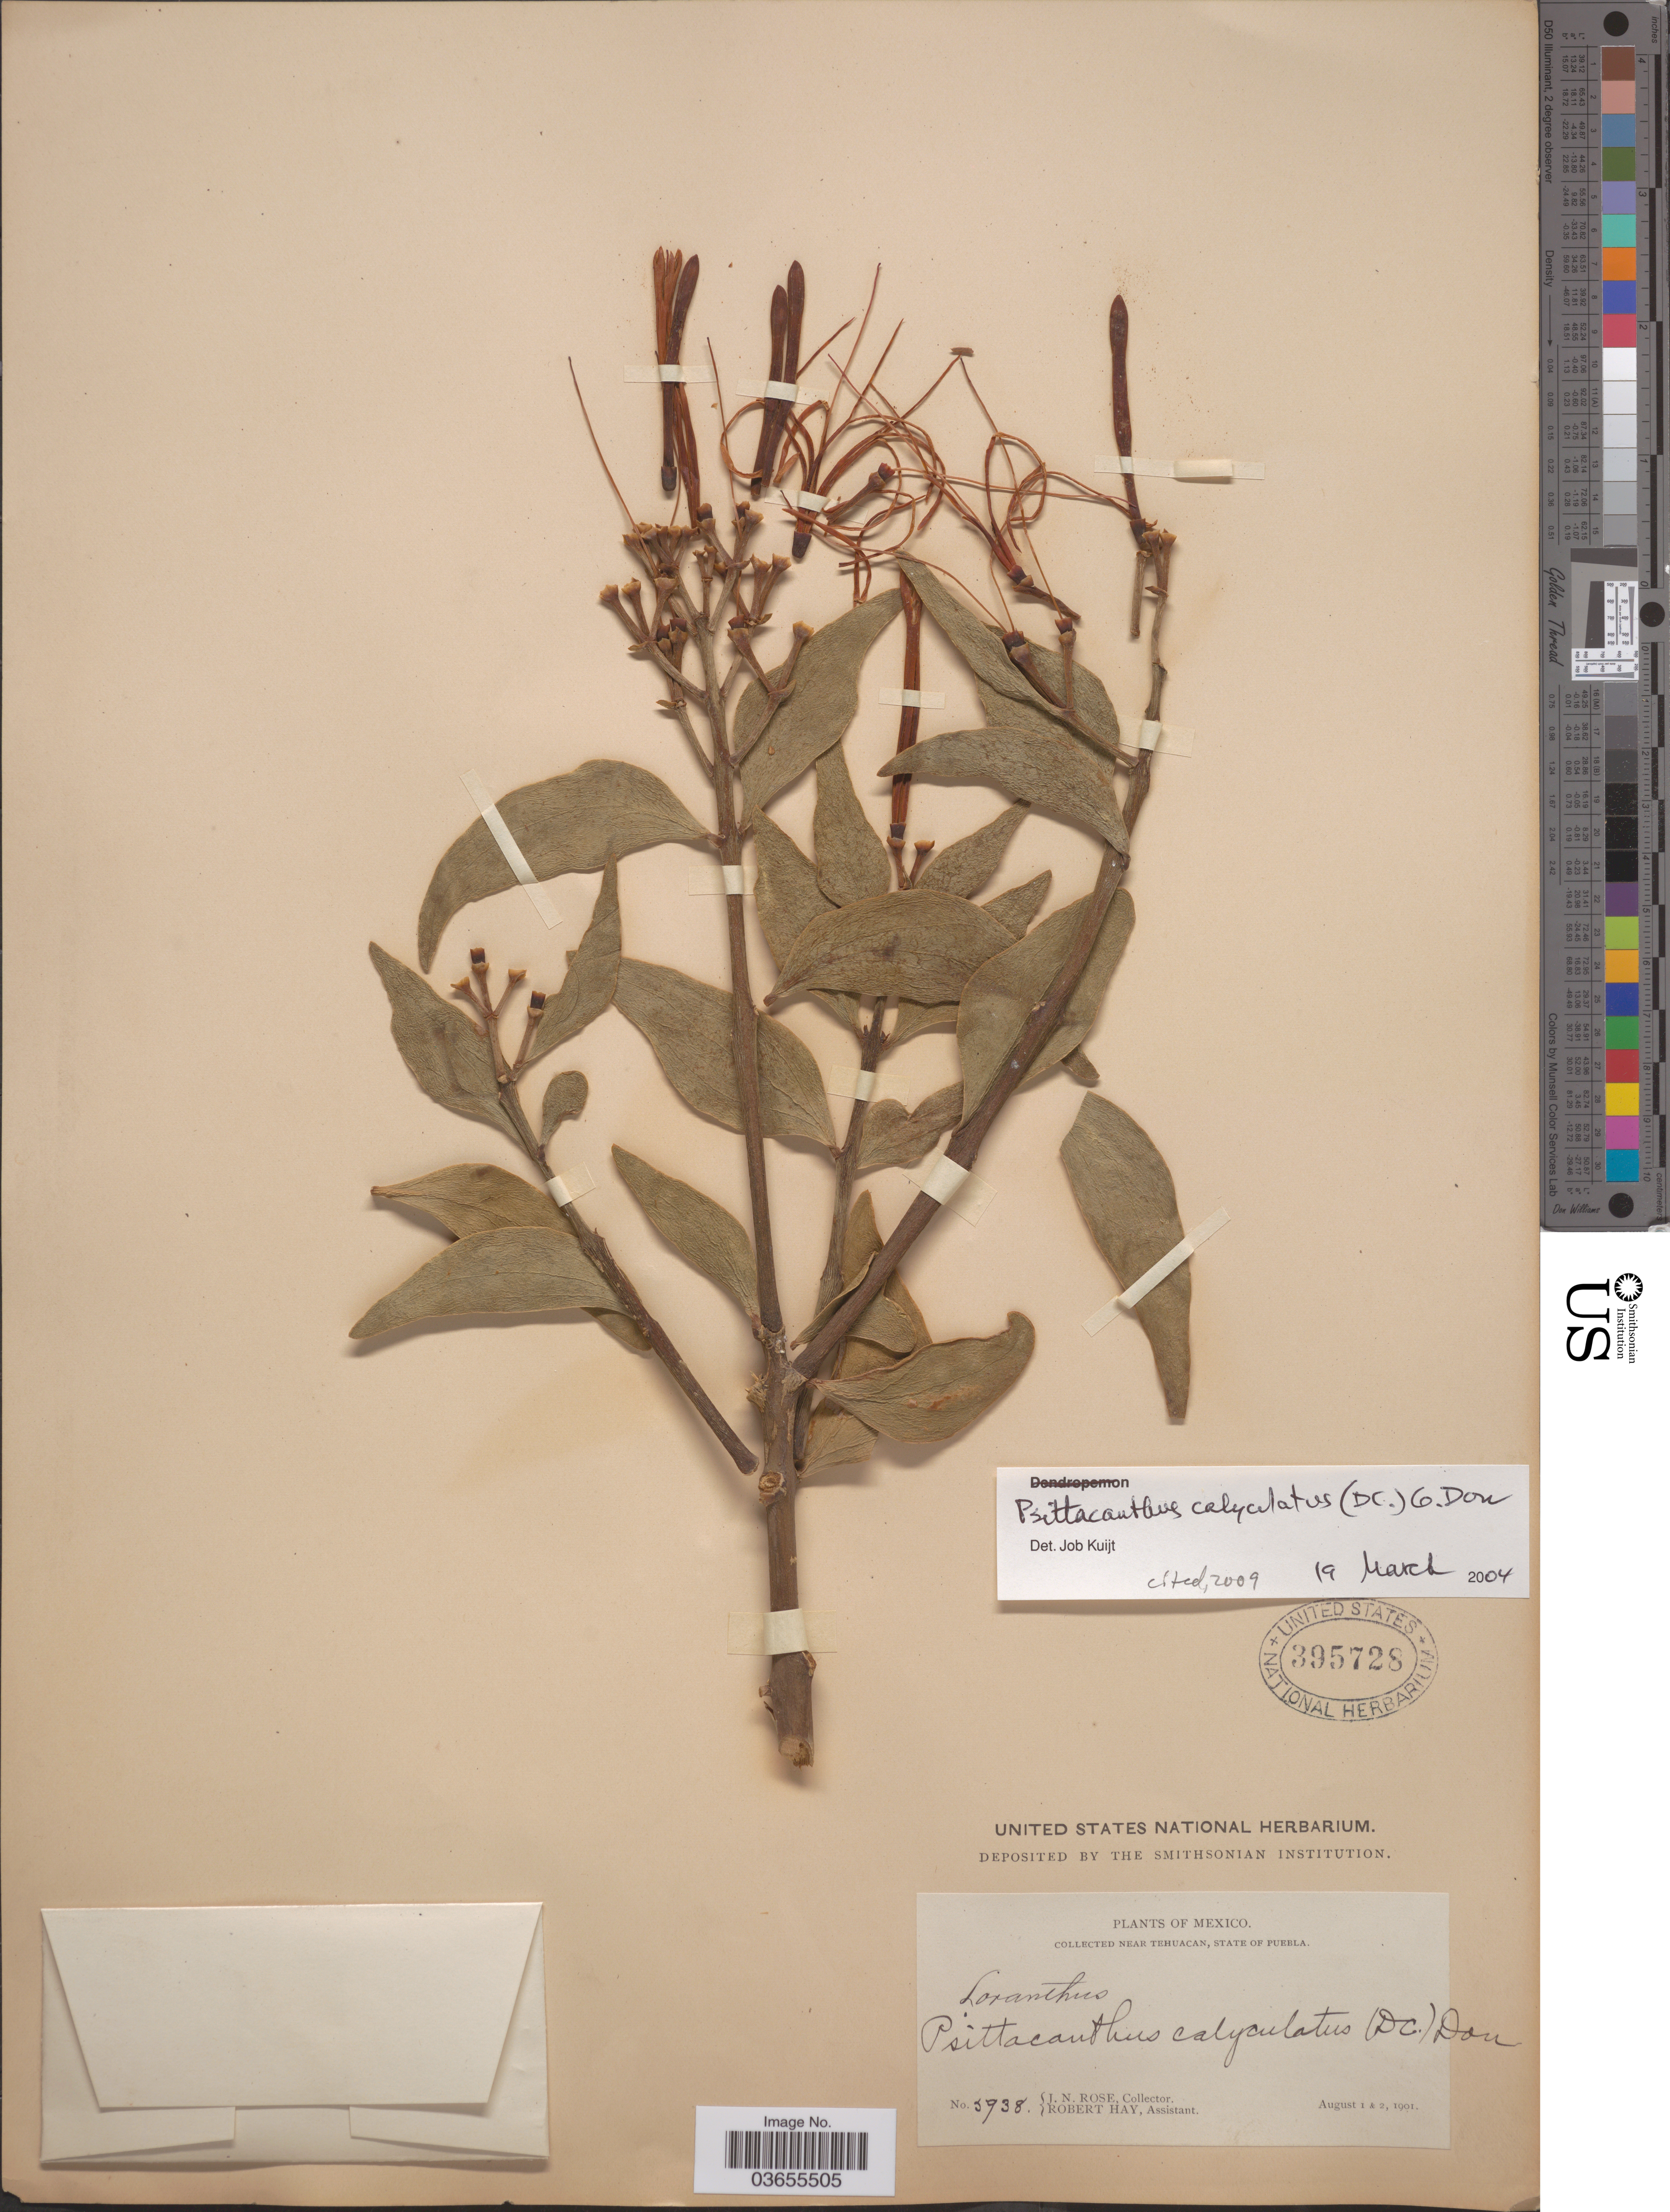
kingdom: Plantae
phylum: Tracheophyta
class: Magnoliopsida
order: Santalales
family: Loranthaceae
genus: Psittacanthus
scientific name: Psittacanthus calyculatus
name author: (DC.) G. Don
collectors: J. N. Rose & R. Hay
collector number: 5938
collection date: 1901-08-01/1901-08-02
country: Mexico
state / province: Puebla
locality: Near Tehuacan.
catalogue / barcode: US 395728